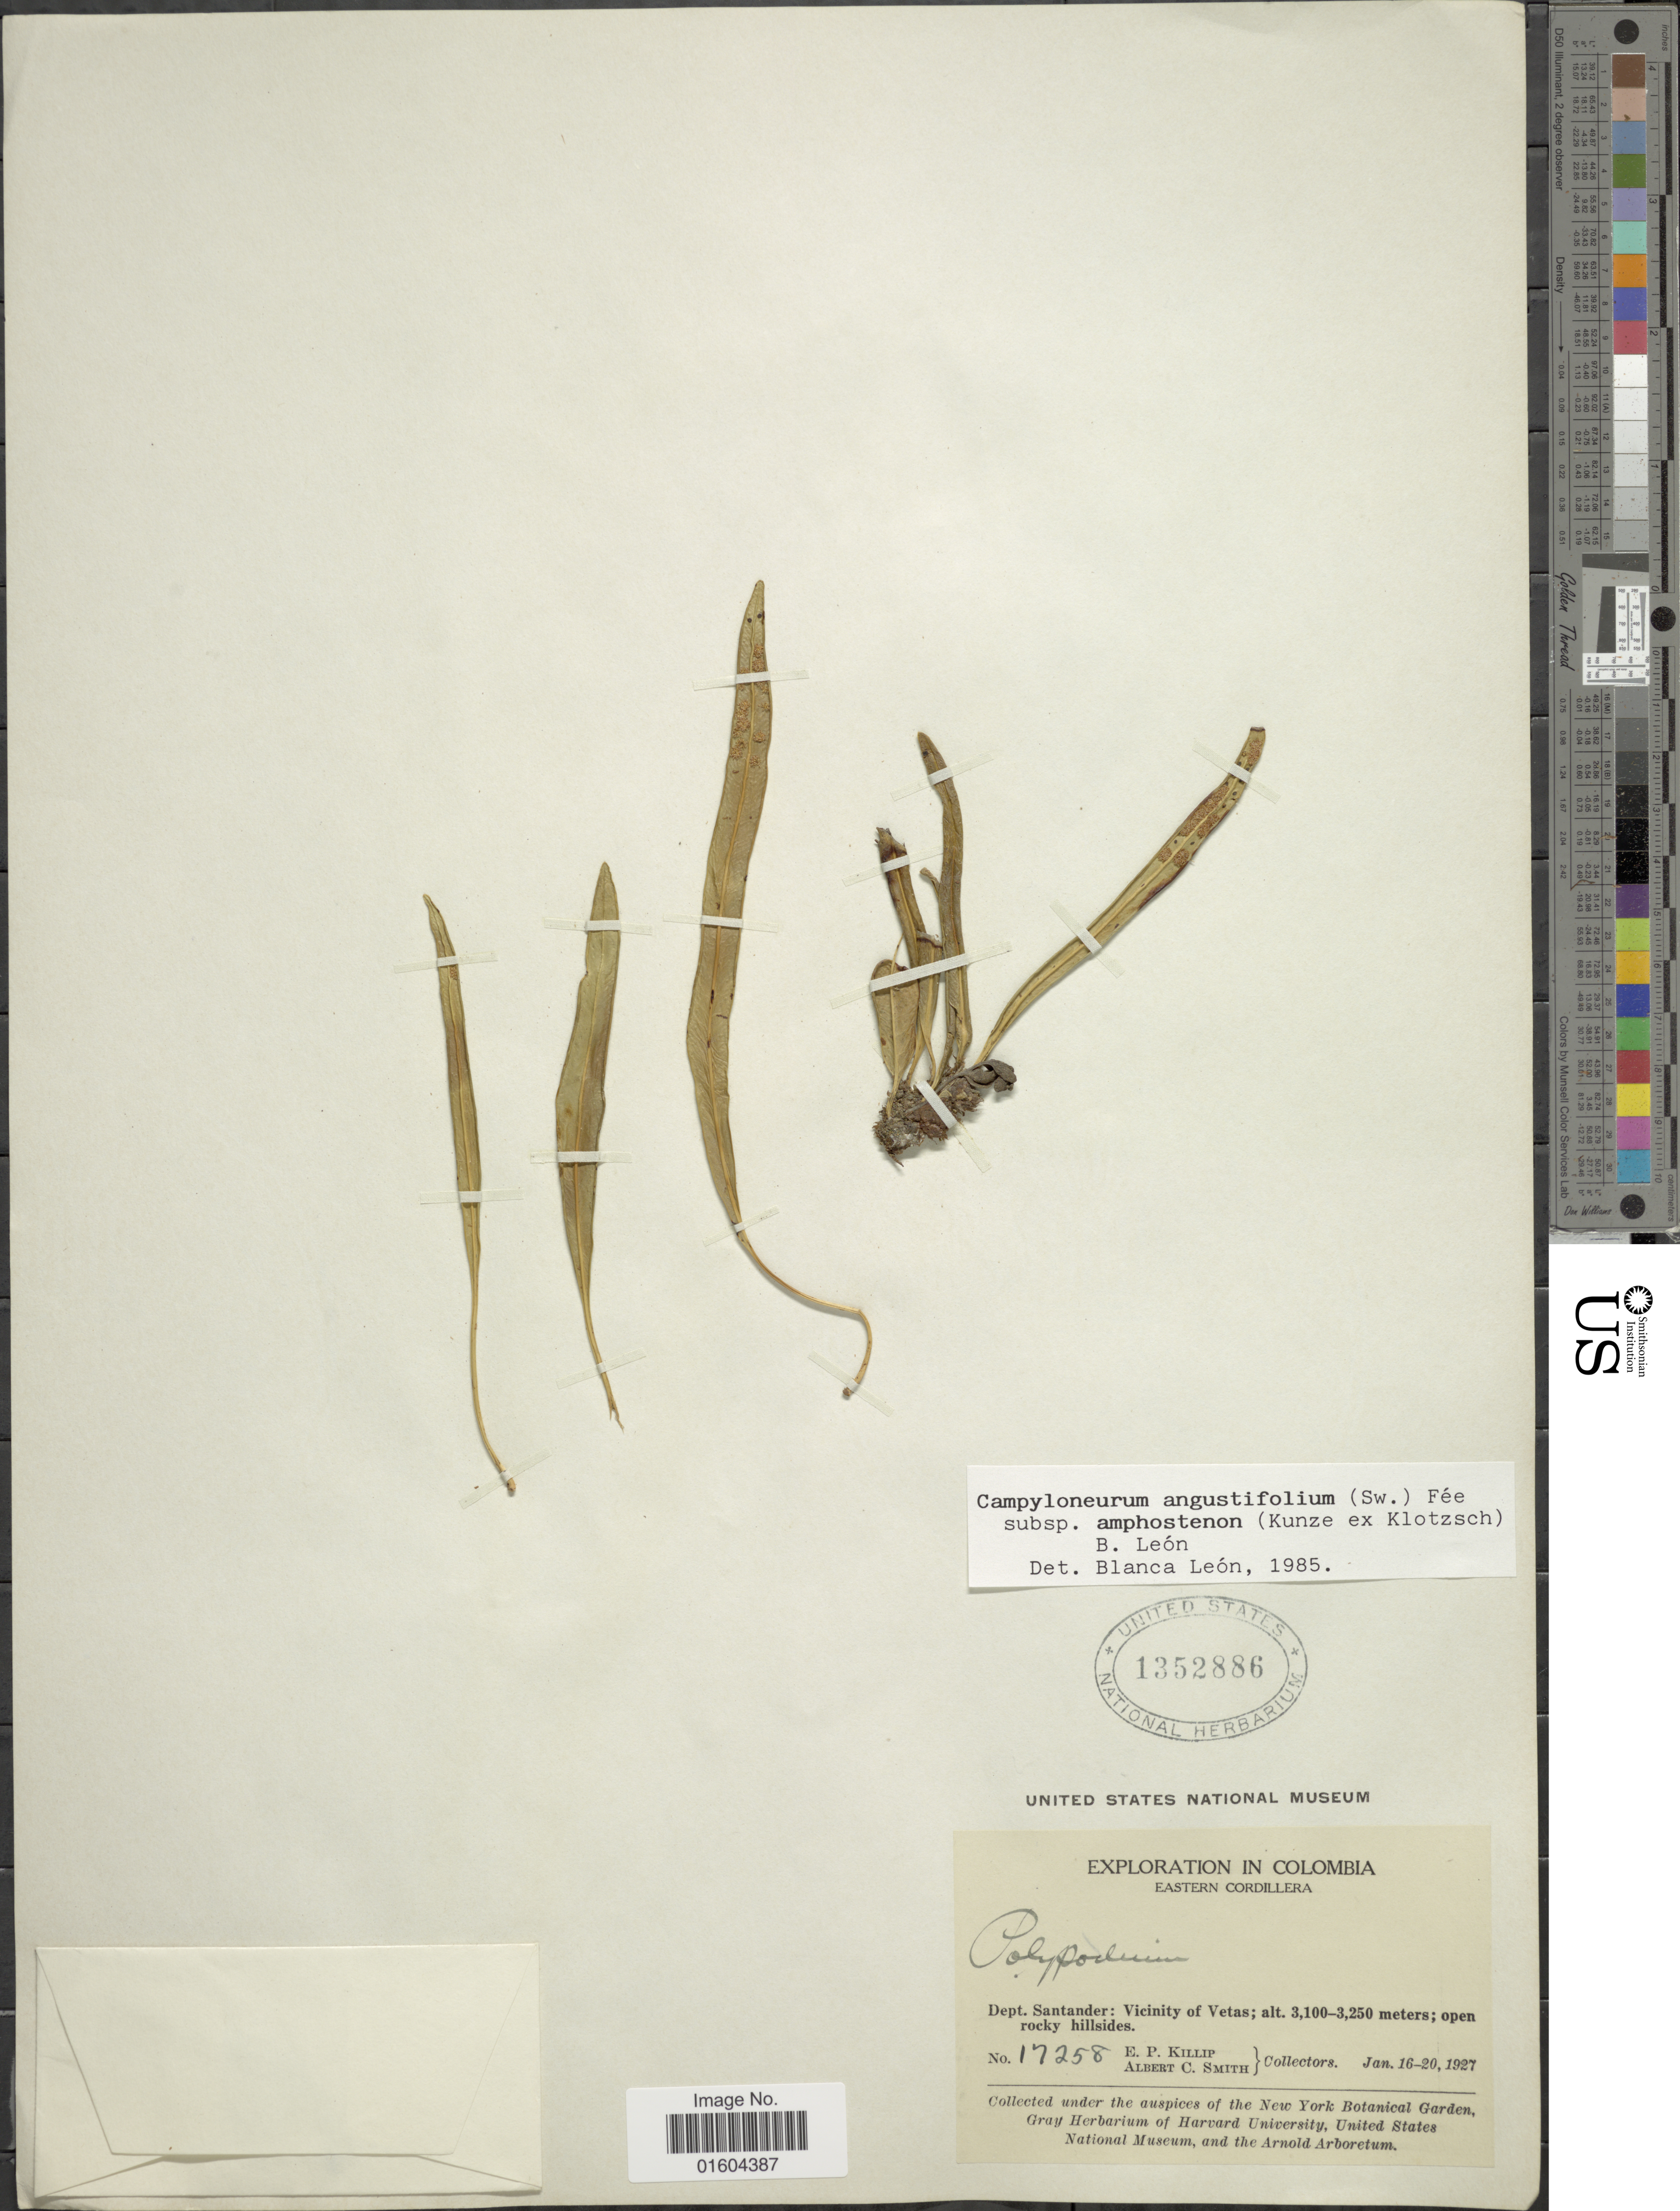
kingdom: Plantae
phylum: Tracheophyta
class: Polypodiopsida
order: Polypodiales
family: Polypodiaceae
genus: Campyloneurum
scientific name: Campyloneurum irregulare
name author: Lellinger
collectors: E. P. Killip & A. C. Smith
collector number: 17258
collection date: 1927-01-16/1927-01-20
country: Colombia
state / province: Santander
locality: Dept. Santander: Vicinity of Vetas.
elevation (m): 3100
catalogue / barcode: US 1352886